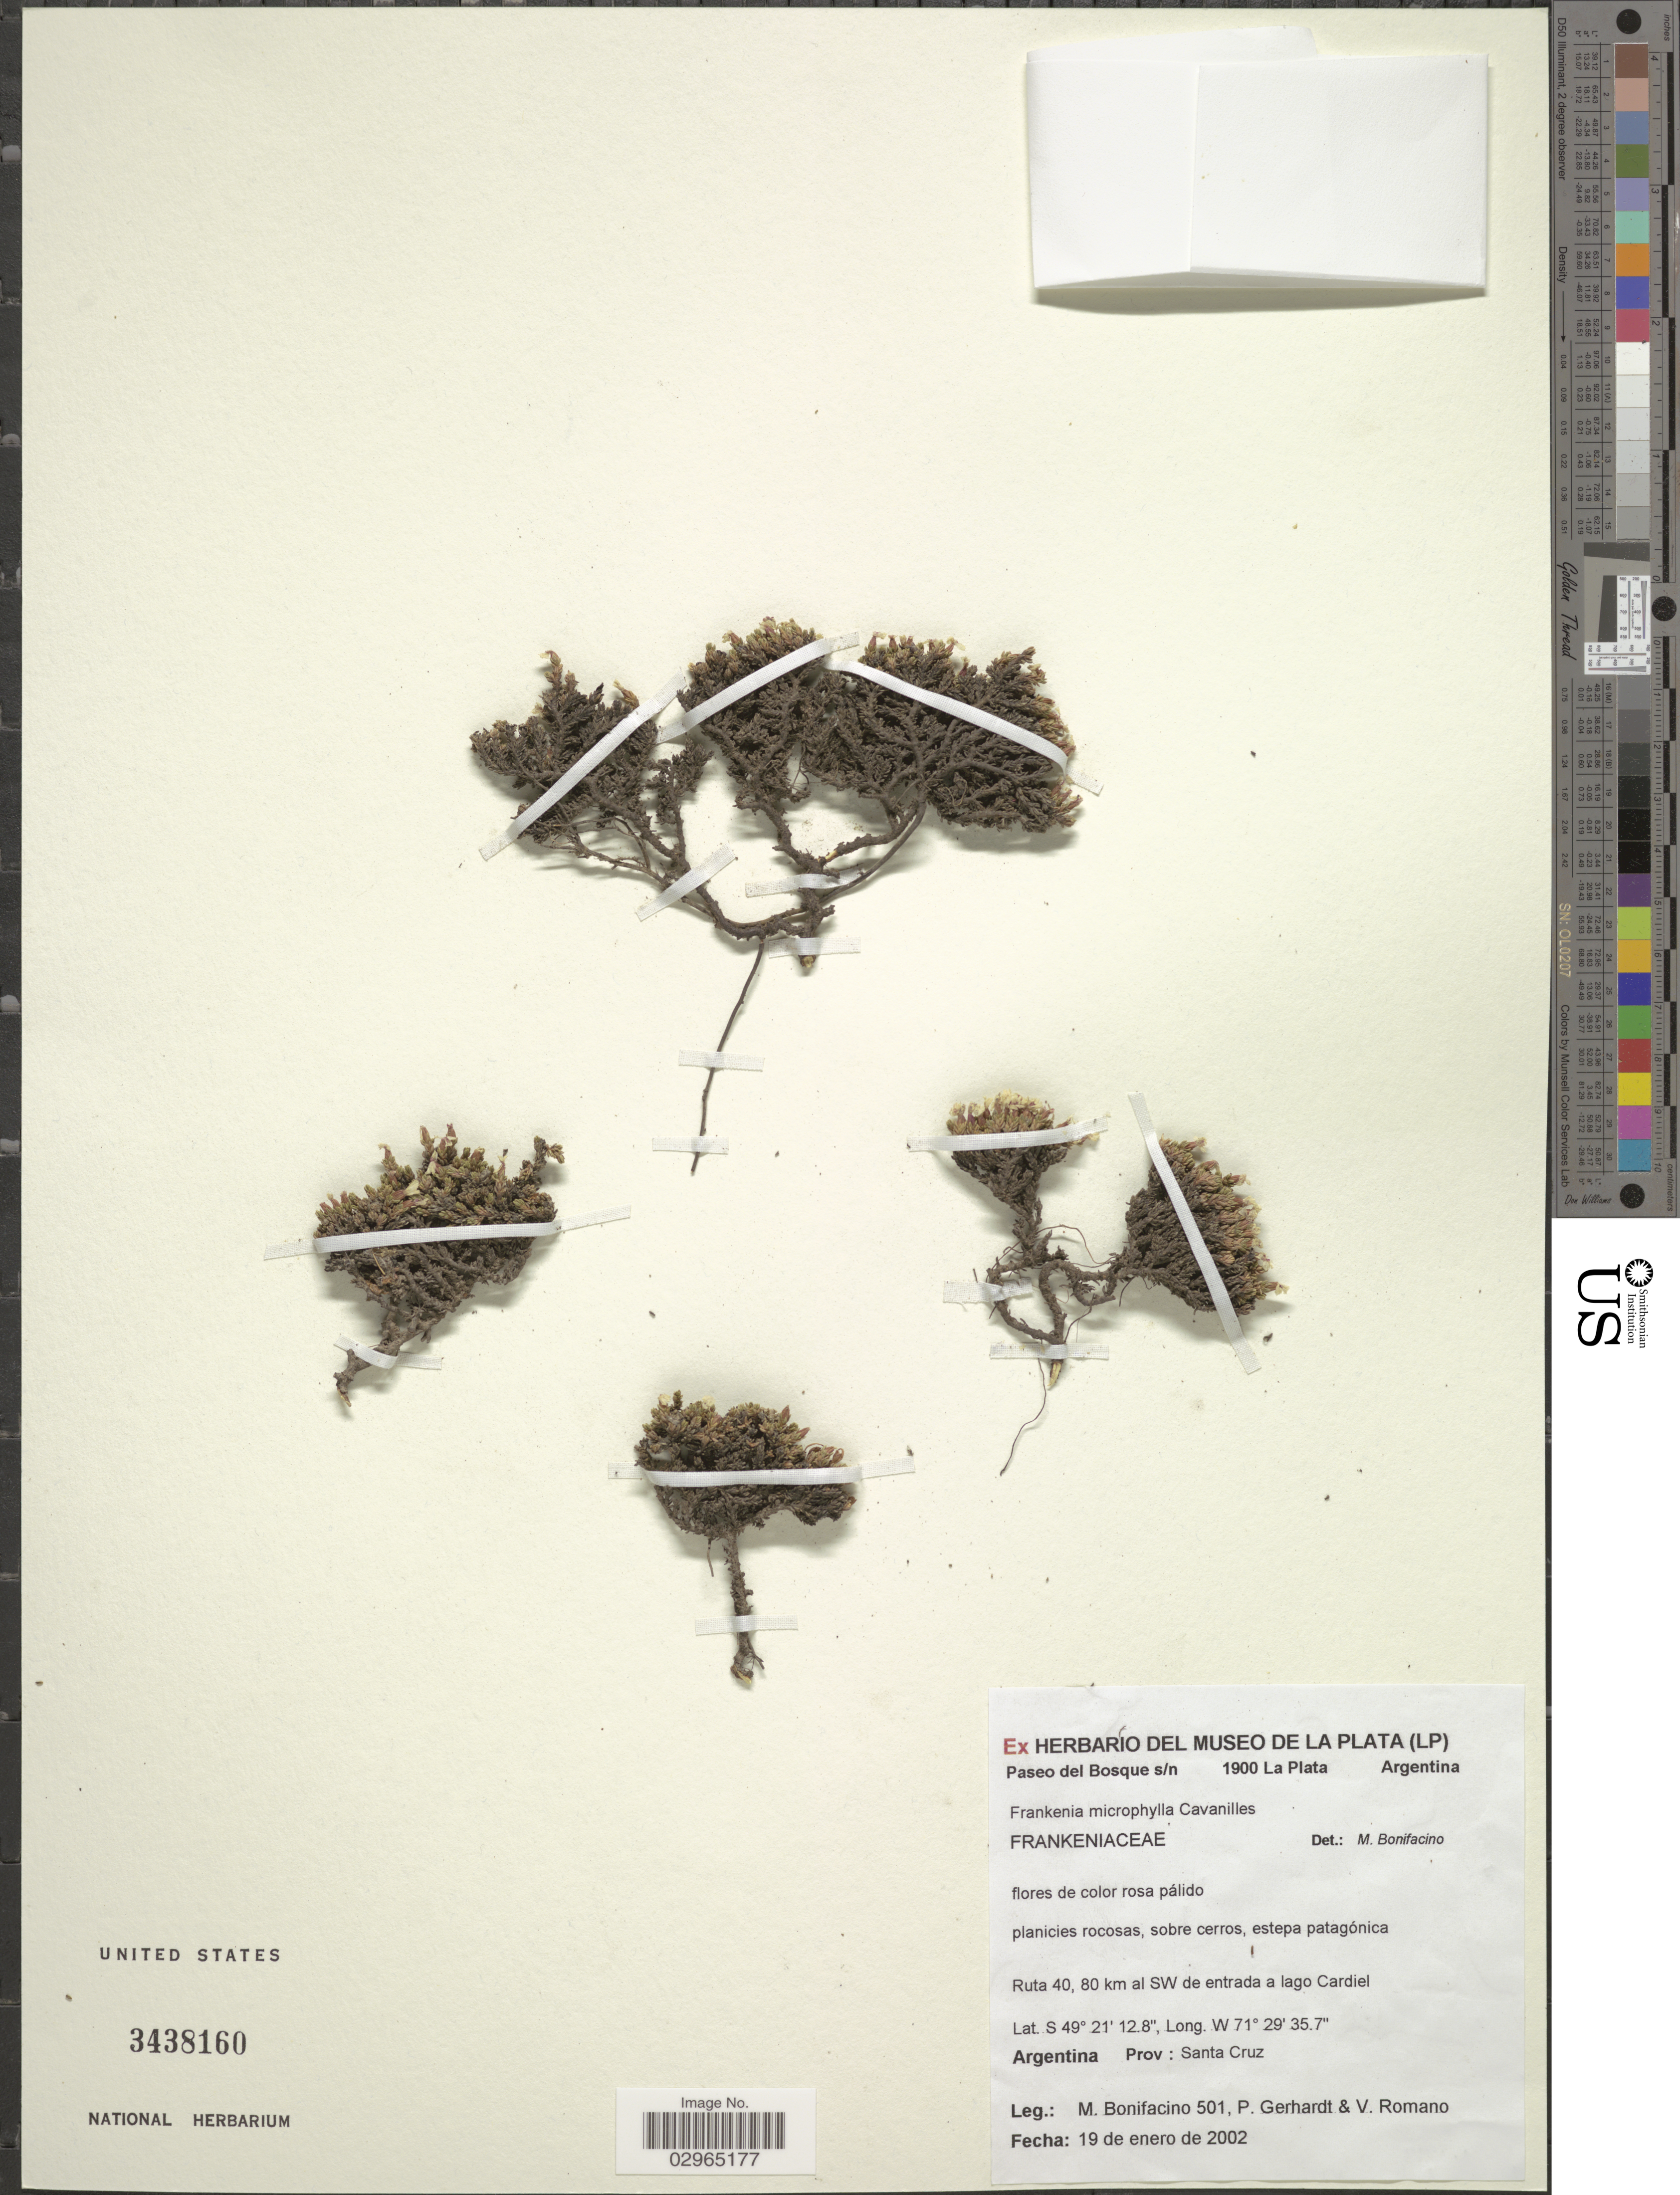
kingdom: Plantae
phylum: Tracheophyta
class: Magnoliopsida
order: Caryophyllales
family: Frankeniaceae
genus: Frankenia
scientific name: Frankenia microphylla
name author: Cav.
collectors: M. Bonifacino, P. Gerhardt & V. Romano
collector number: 0501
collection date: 2002-01-19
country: Argentina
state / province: Santa Cruz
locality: Ruta 40, 80 km al SW de entrada a lago Cardiel.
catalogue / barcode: US 3438160